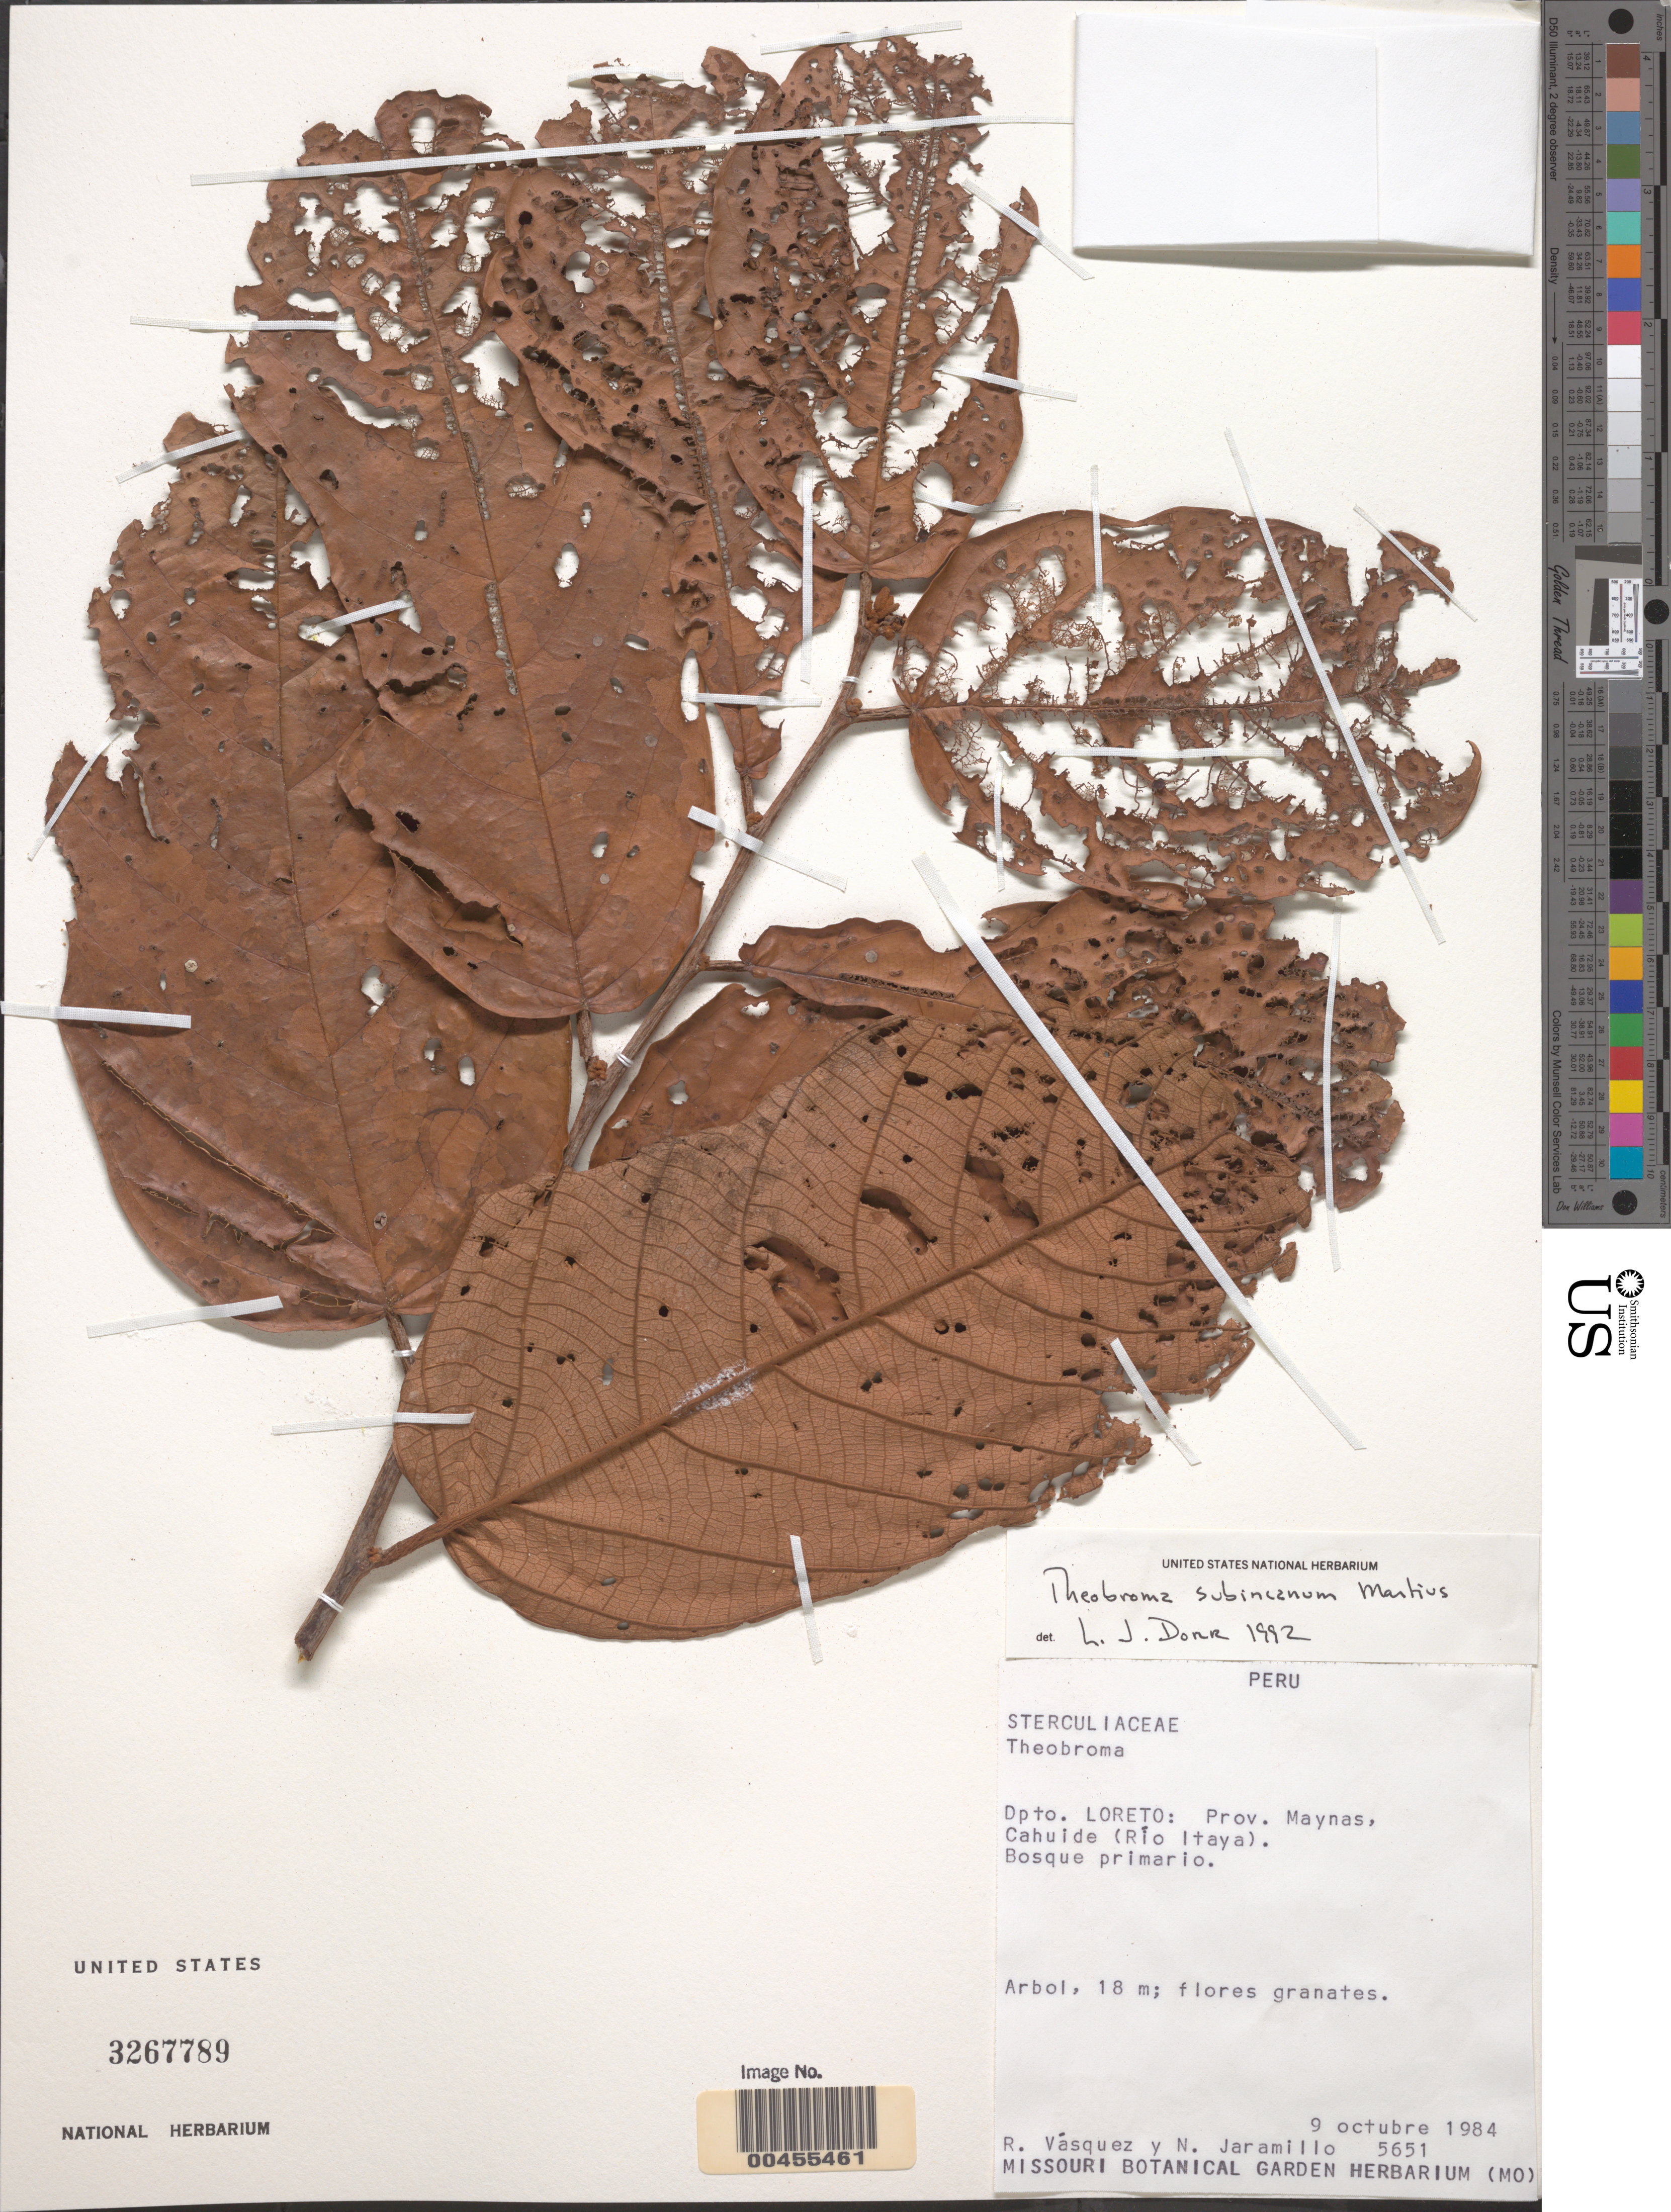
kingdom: Plantae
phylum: Tracheophyta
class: Magnoliopsida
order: Malvales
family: Malvaceae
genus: Theobroma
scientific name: Theobroma subincanum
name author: Mart.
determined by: Dorr, L. J., (BOT), Smithsonian Institution - National Museum of Natural History (UNITED STATES)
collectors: R. Vásquez & N. Jaramillo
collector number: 5651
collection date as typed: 09 Oct 1984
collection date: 1984-10-09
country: Peru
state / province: Loreto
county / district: Maynas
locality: Cahuide (Río Itaya)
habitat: bosque primario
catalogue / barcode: US 3267789